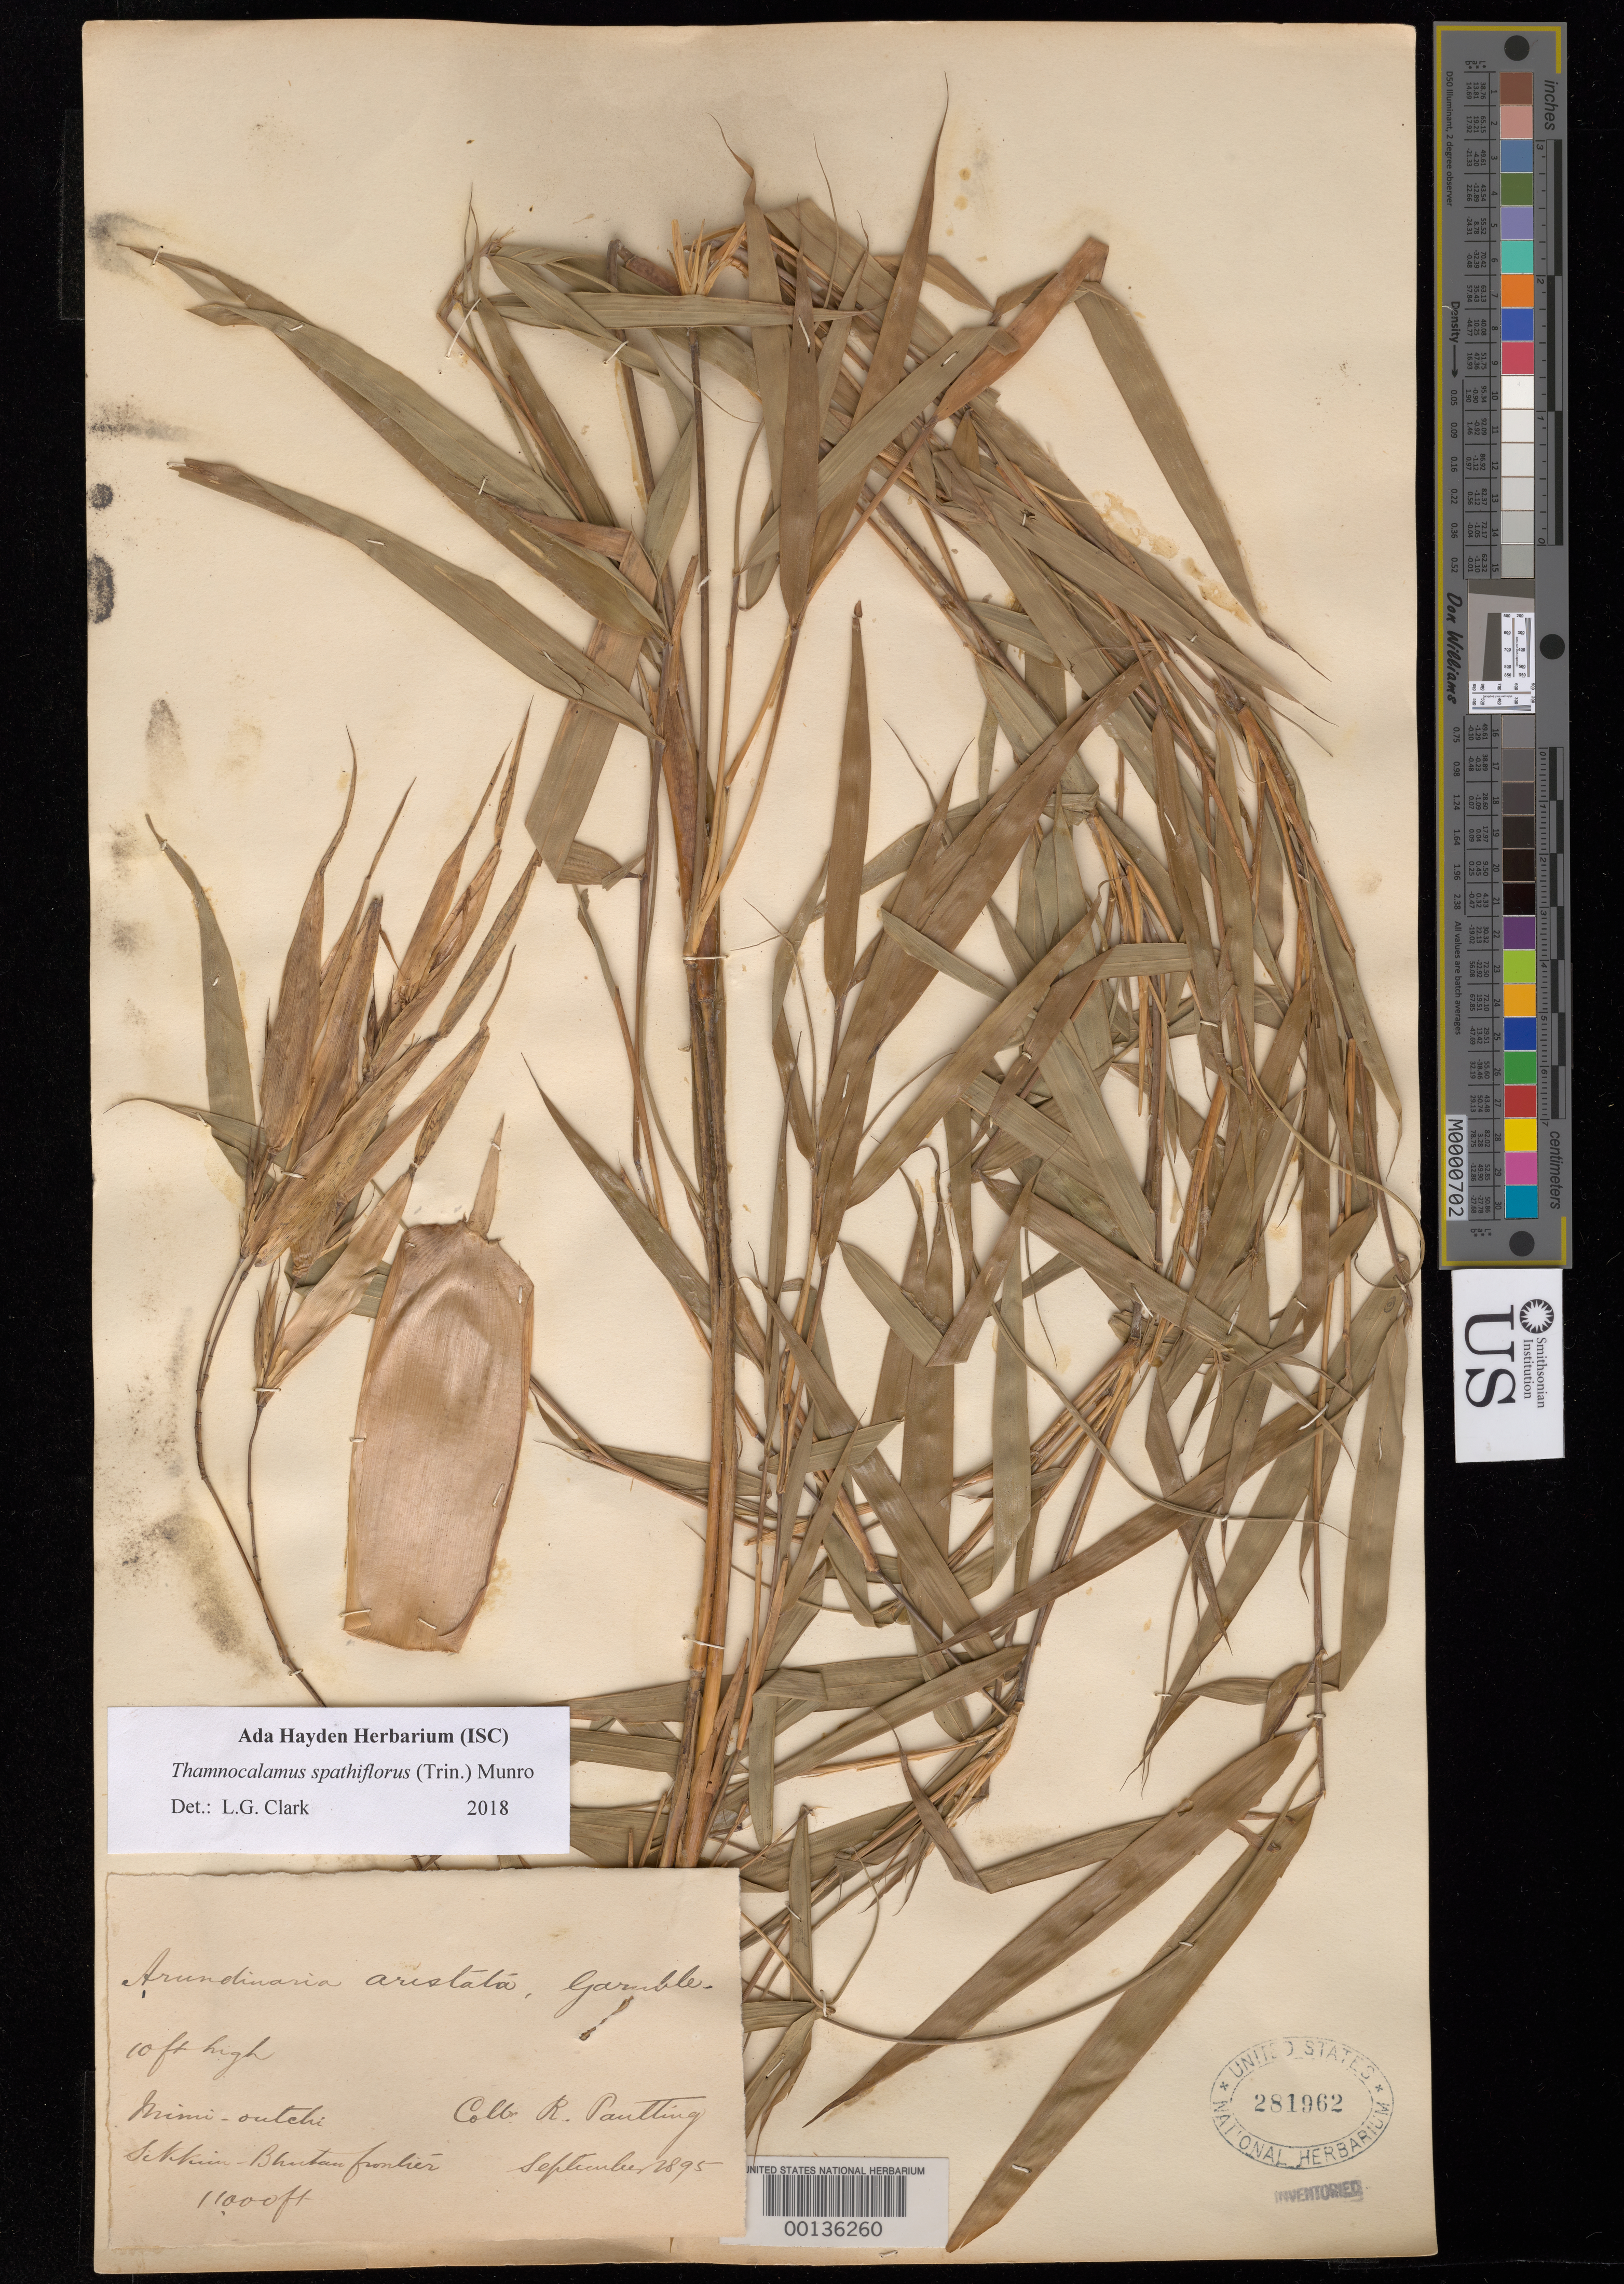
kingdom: Plantae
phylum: Tracheophyta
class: Liliopsida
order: Poales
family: Poaceae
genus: Thamnocalamus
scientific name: Thamnocalamus spathiflorus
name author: (Trin.) Munro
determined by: Clark, L. G.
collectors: R. Pautting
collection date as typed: Sep 1895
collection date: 1895-09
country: India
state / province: Sikkim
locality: Bhutan frontier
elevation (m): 3355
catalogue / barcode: US 281962